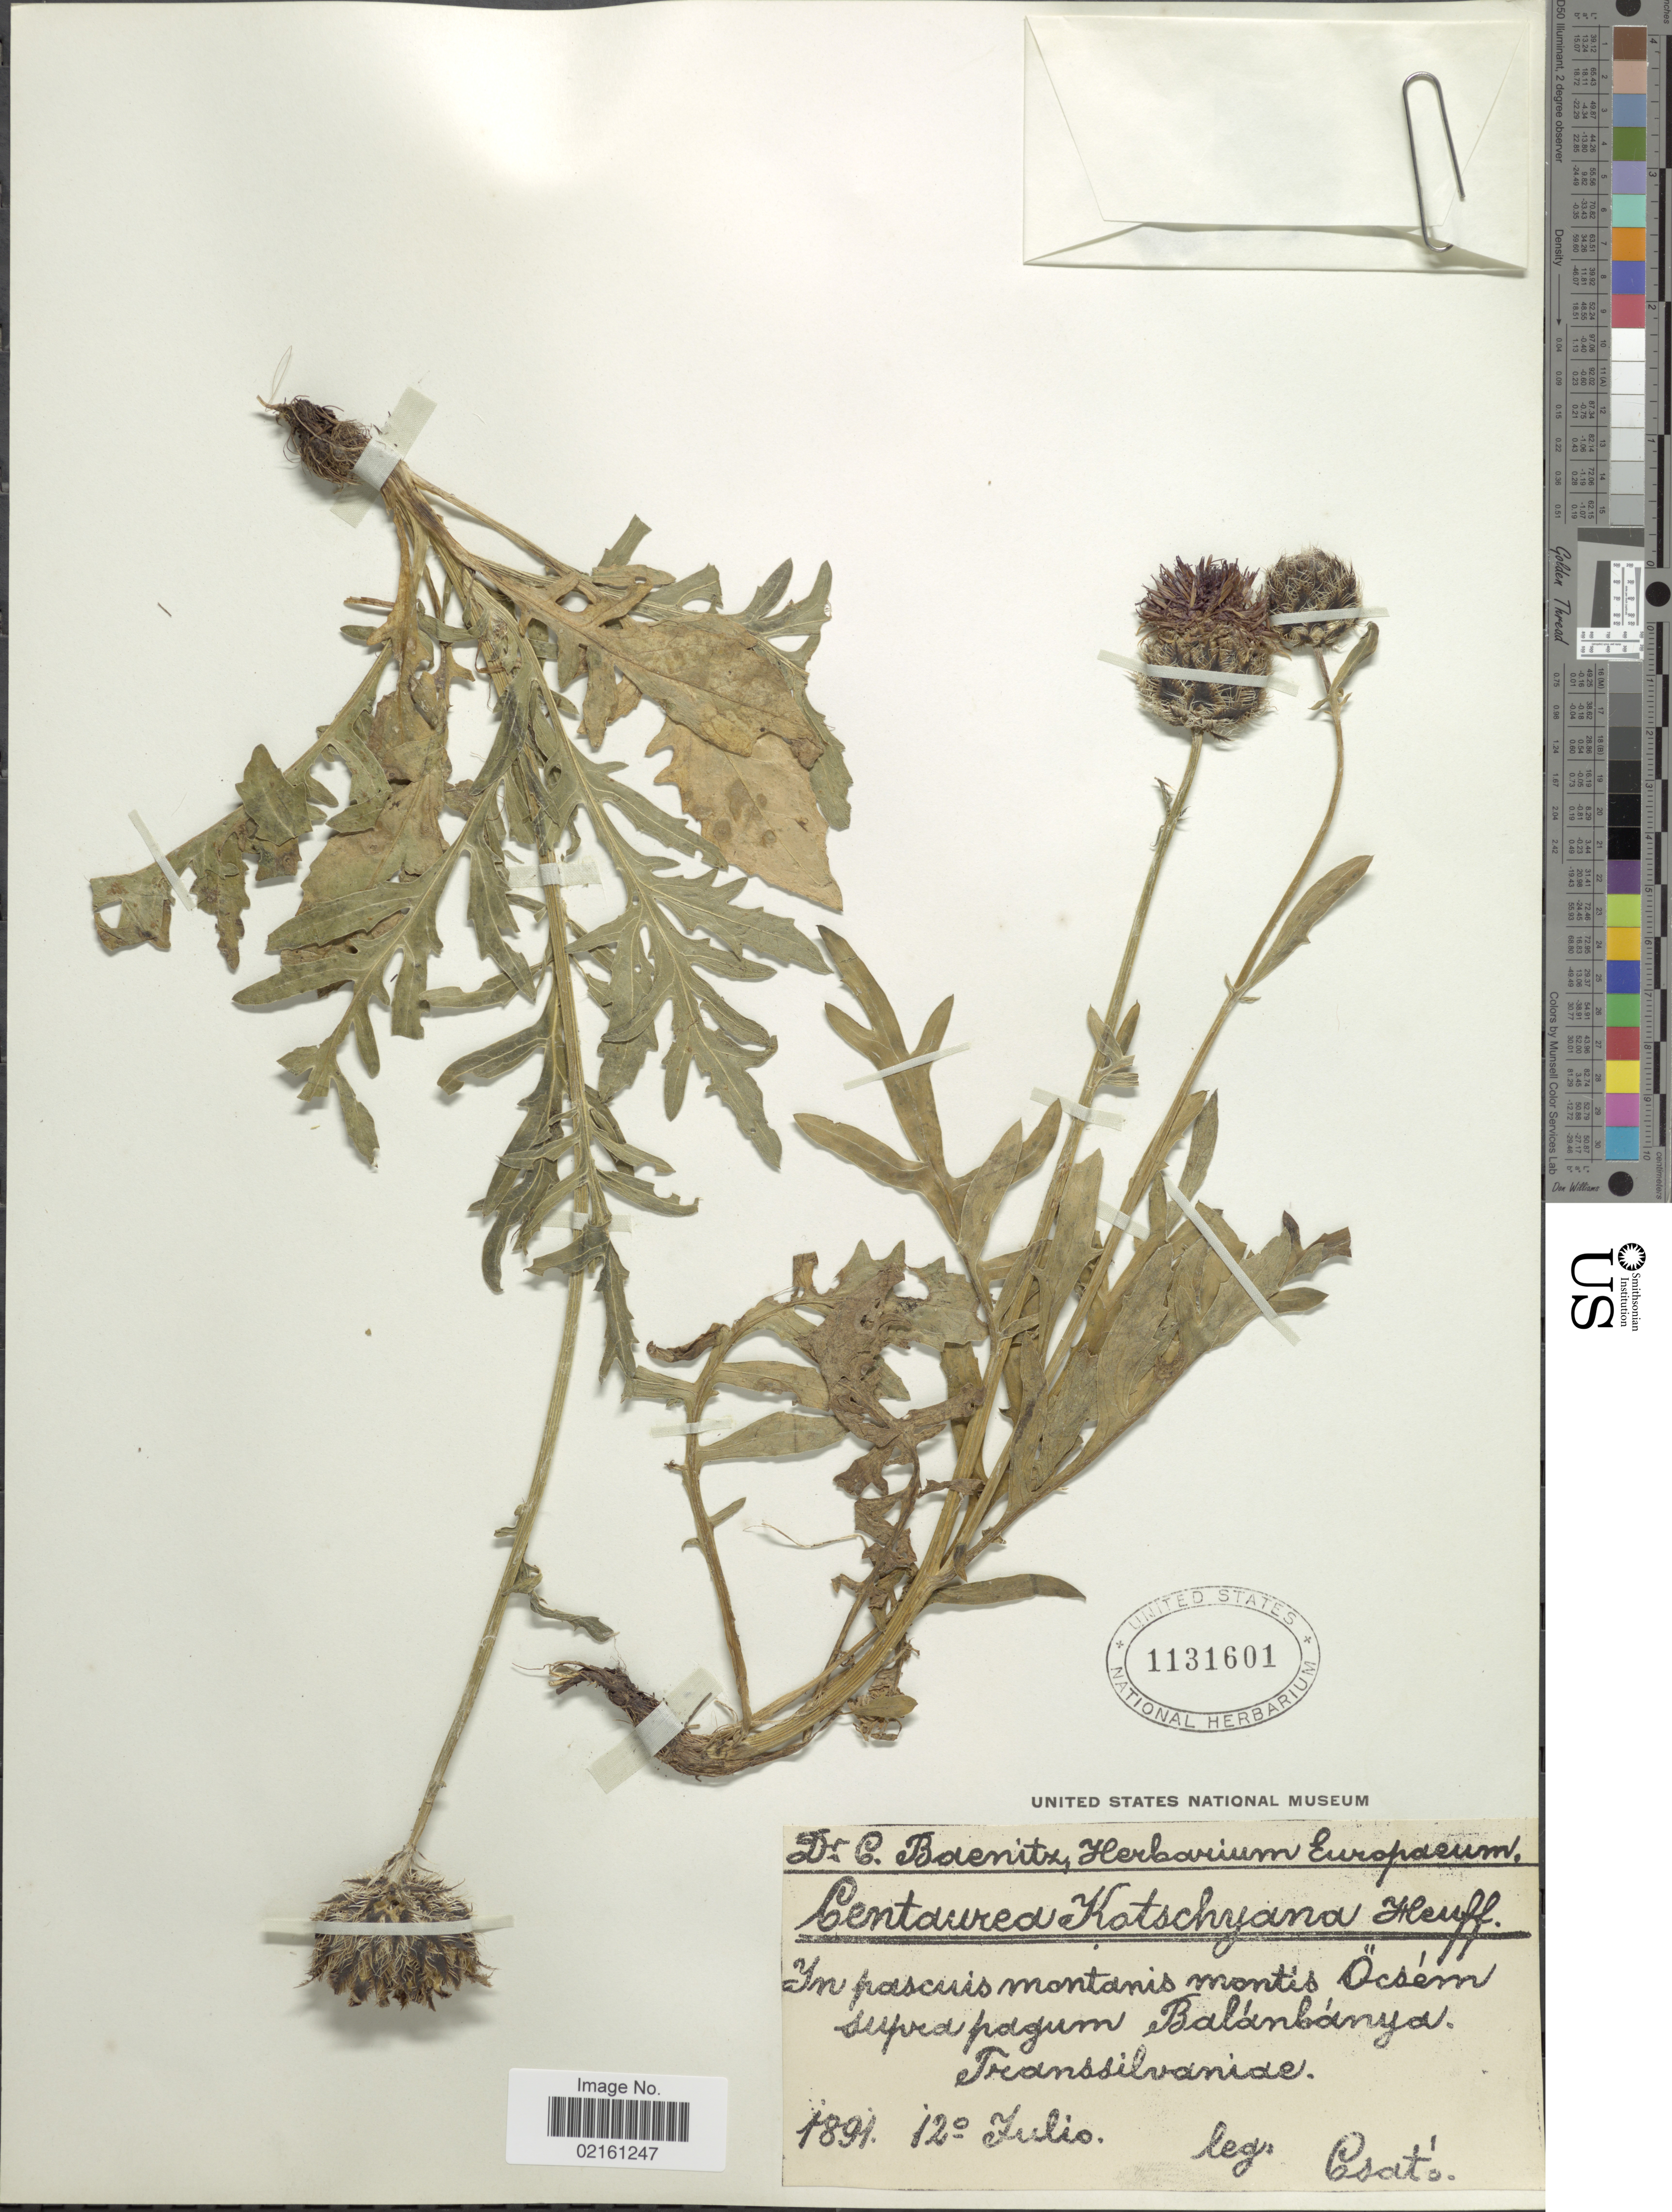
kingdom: Plantae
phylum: Tracheophyta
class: Magnoliopsida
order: Asterales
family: Asteraceae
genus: Centaurea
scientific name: Centaurea kotschyana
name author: Heuff.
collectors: Csató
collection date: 1891-07-12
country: Romania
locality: Montis Ocsem, suprd [interpreted] pagum Balanbanya, Transsilvaniae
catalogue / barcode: US 1131601